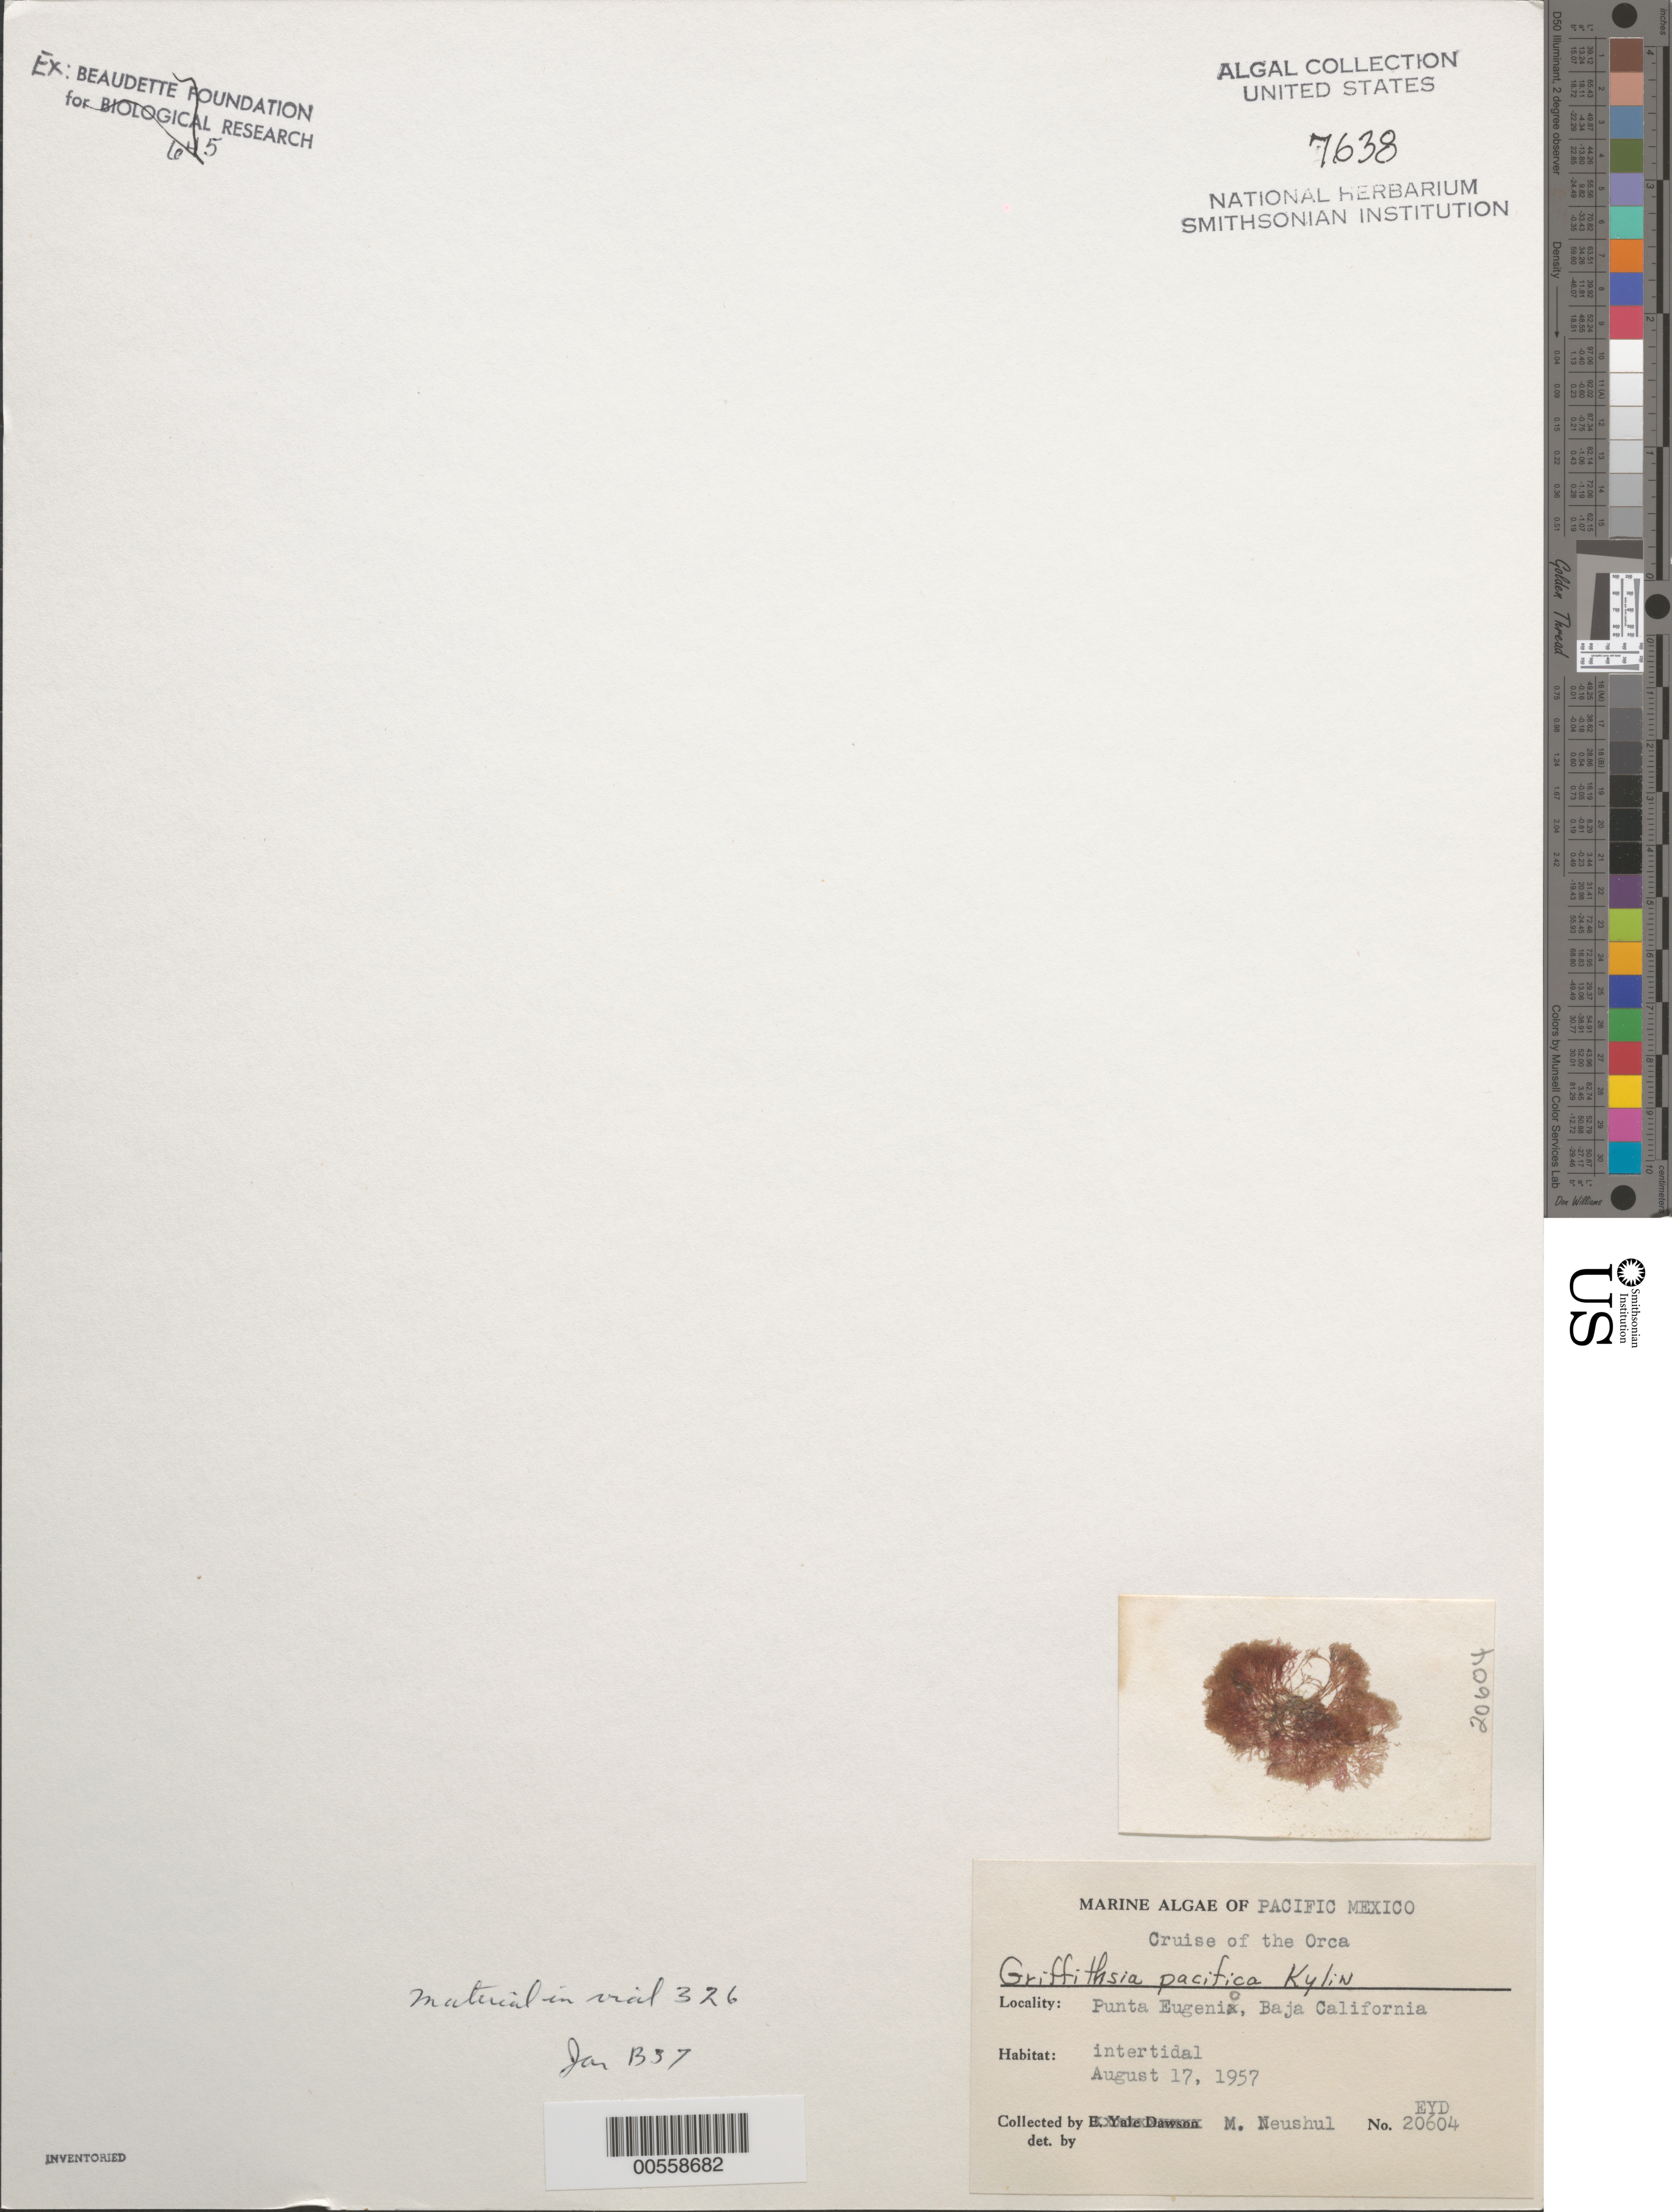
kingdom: Plantae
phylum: Rhodophyta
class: Florideophyceae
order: Ceramiales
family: Wrangeliaceae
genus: Griffithsia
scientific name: Griffithsia pacifica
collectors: M. Neushul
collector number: EYD 20604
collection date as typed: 17 Aug 1957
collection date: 1957-08-17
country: Mexico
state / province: Baja California Sur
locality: Punta Eugenia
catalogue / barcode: US 7638